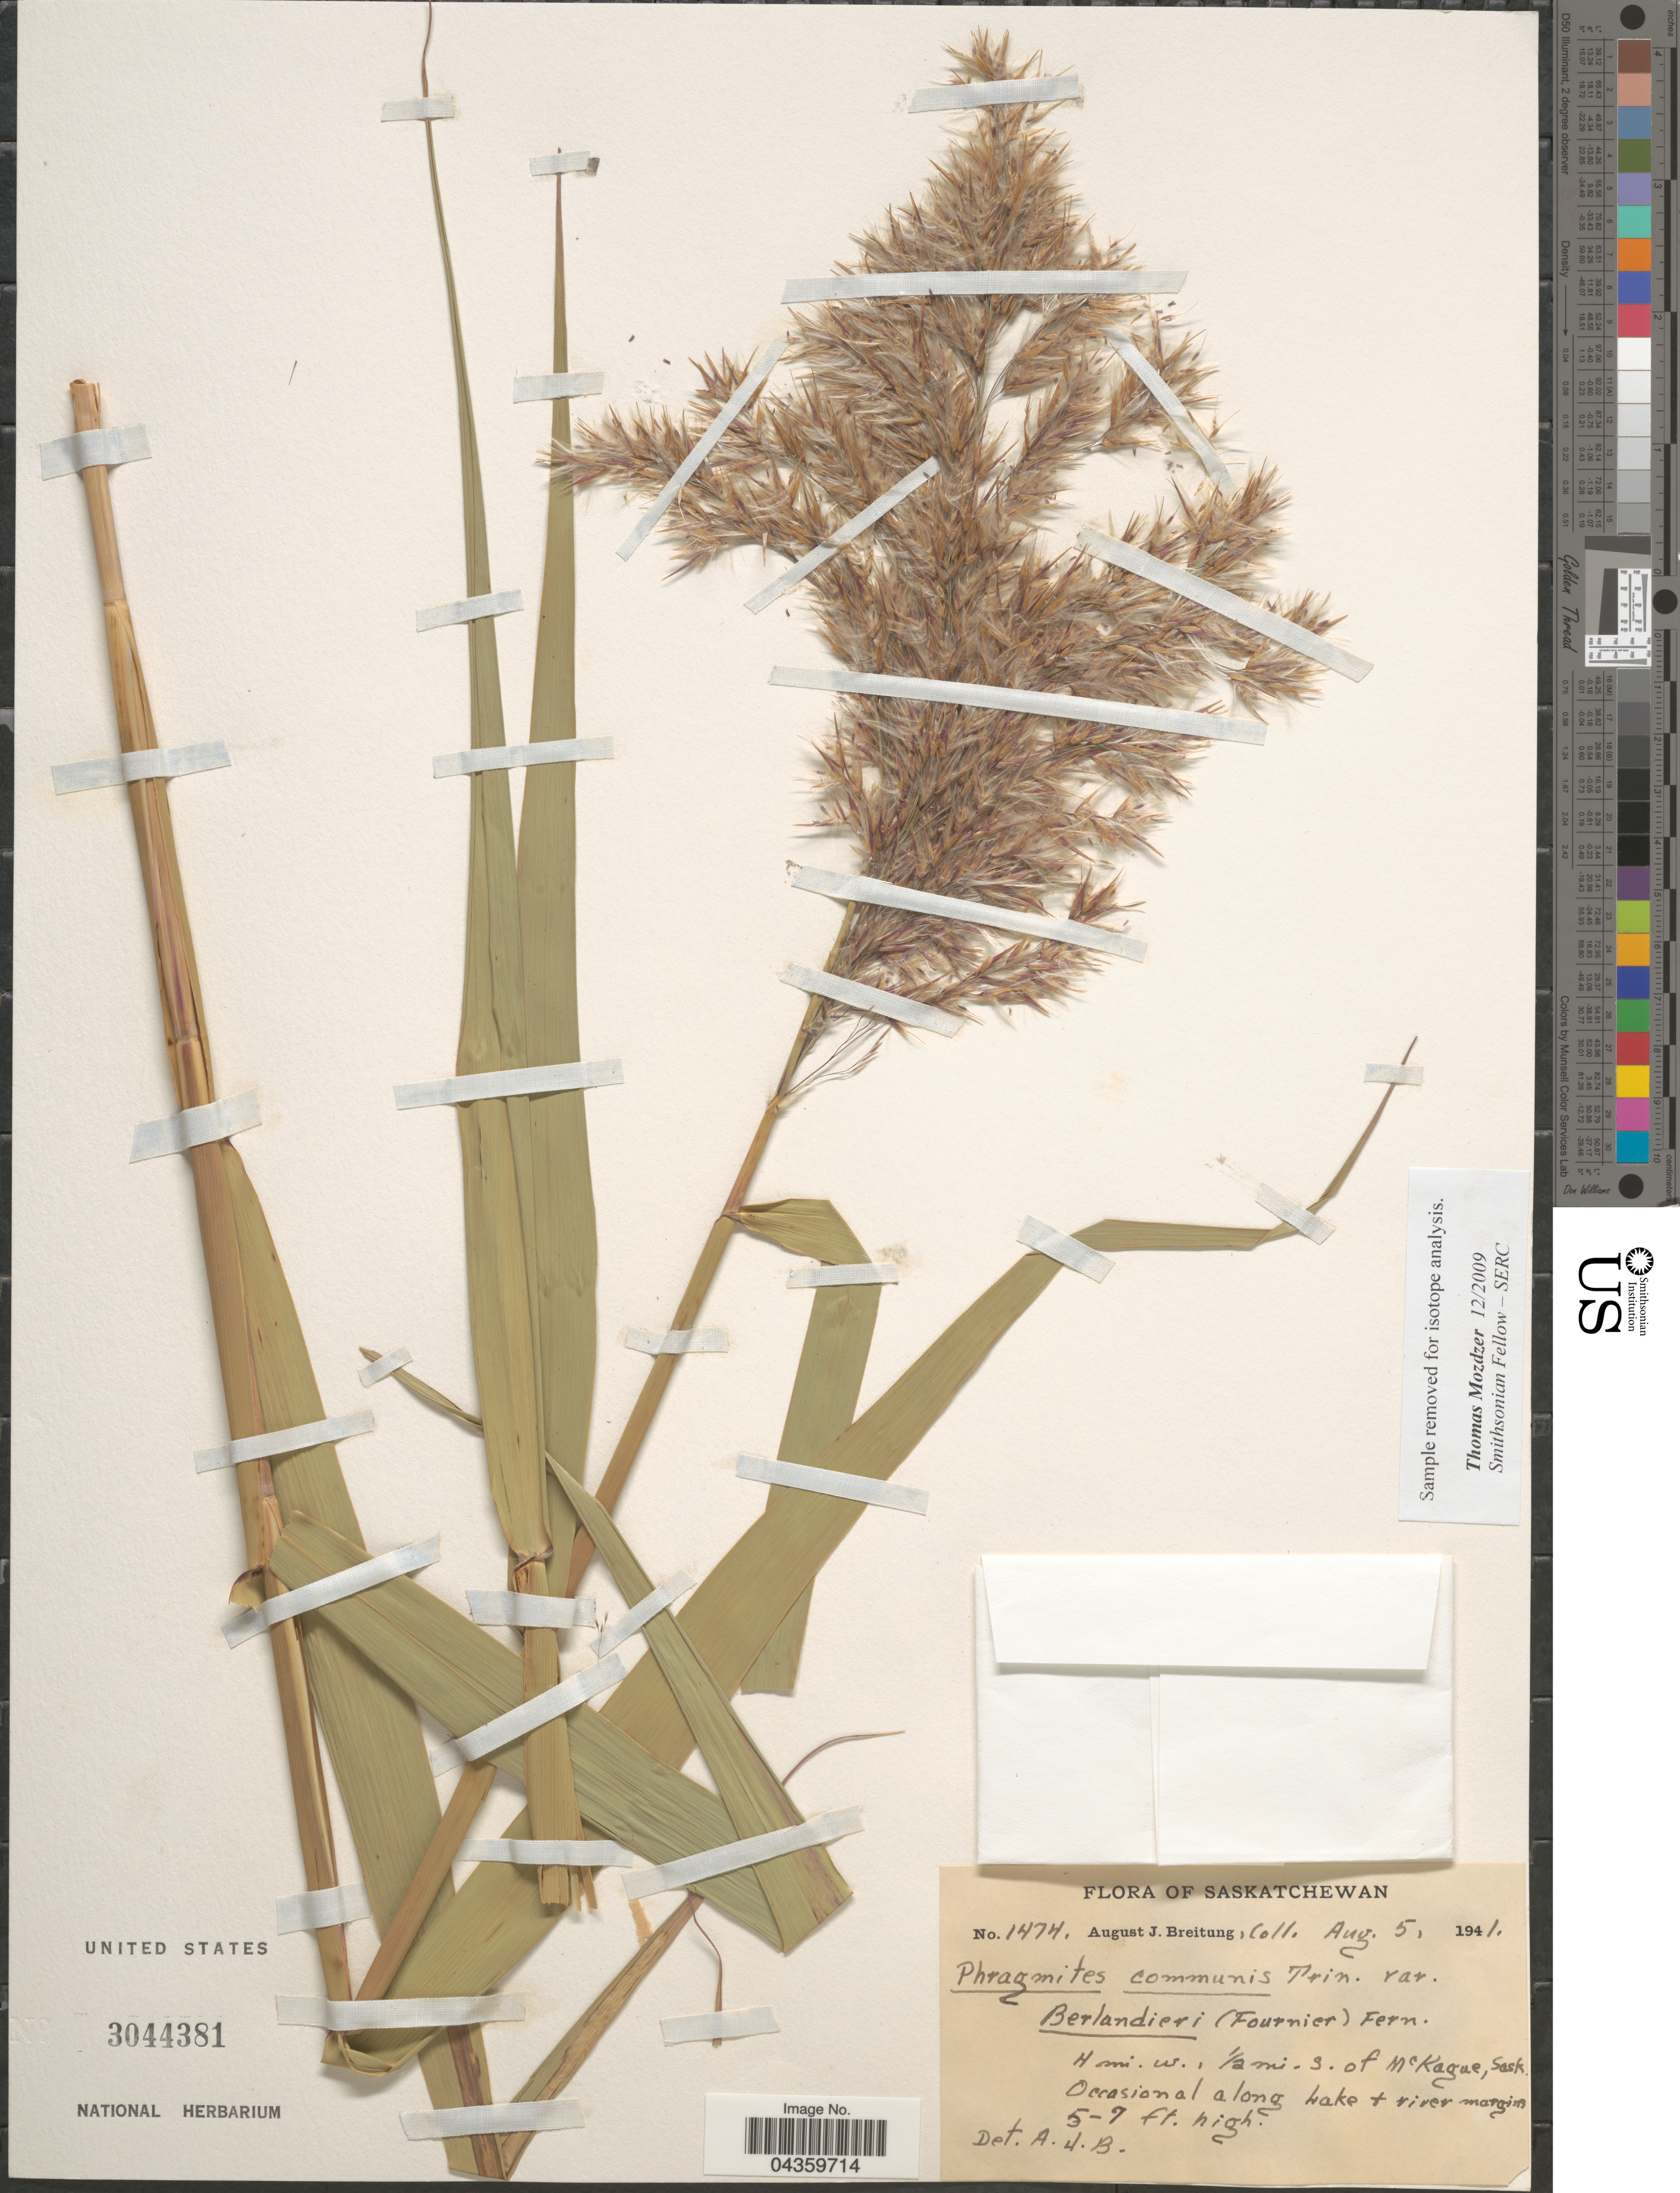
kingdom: Plantae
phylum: Tracheophyta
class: Liliopsida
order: Poales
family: Poaceae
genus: Phragmites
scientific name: Phragmites australis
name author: (Cav.) Trin. ex Steud.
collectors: A. Breitung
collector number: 1474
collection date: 1941-08-05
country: Canada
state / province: Saskatchewan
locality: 4 mi. w., ½ mi. s. of McKague. Occasional along lake + river margin.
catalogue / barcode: US 3044381